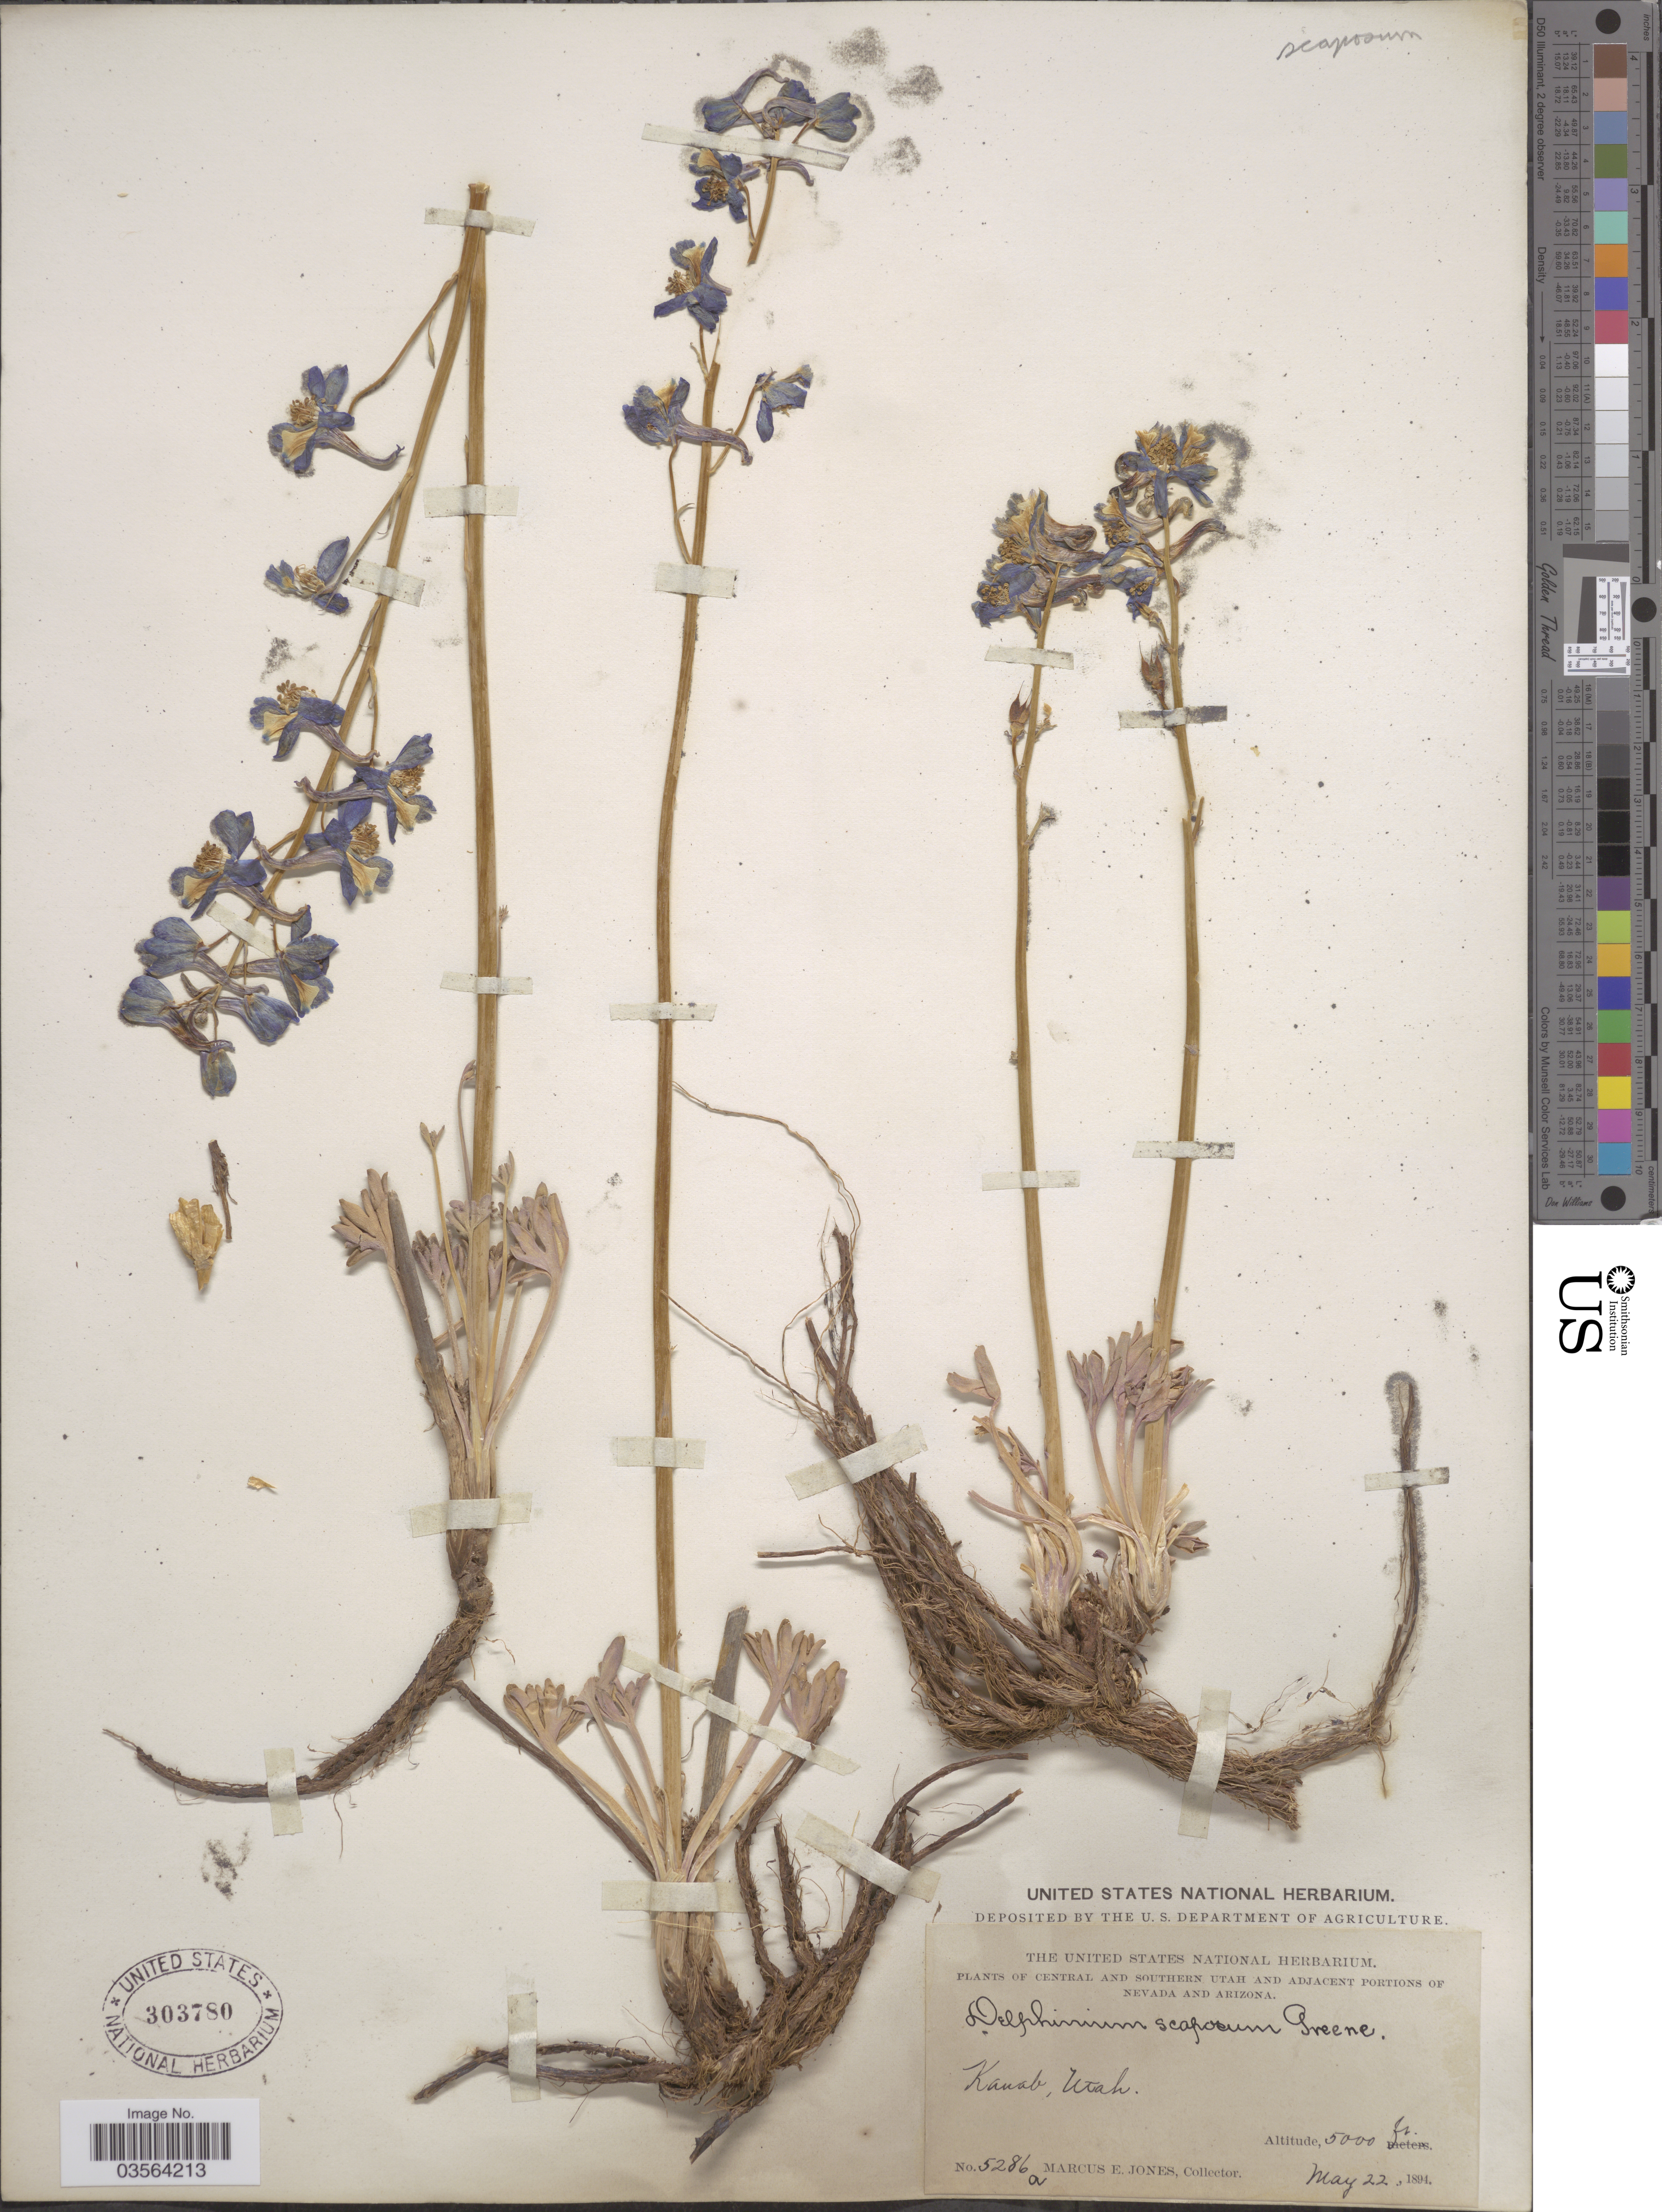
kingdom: Plantae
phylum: Tracheophyta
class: Magnoliopsida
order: Ranunculales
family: Ranunculaceae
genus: Delphinium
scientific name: Delphinium scaposum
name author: Greene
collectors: M. E. Jones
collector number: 5286a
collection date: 1894-05-22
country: United States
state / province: Utah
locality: Central and Southern Utah. Kanab.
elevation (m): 1524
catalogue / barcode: US 303780